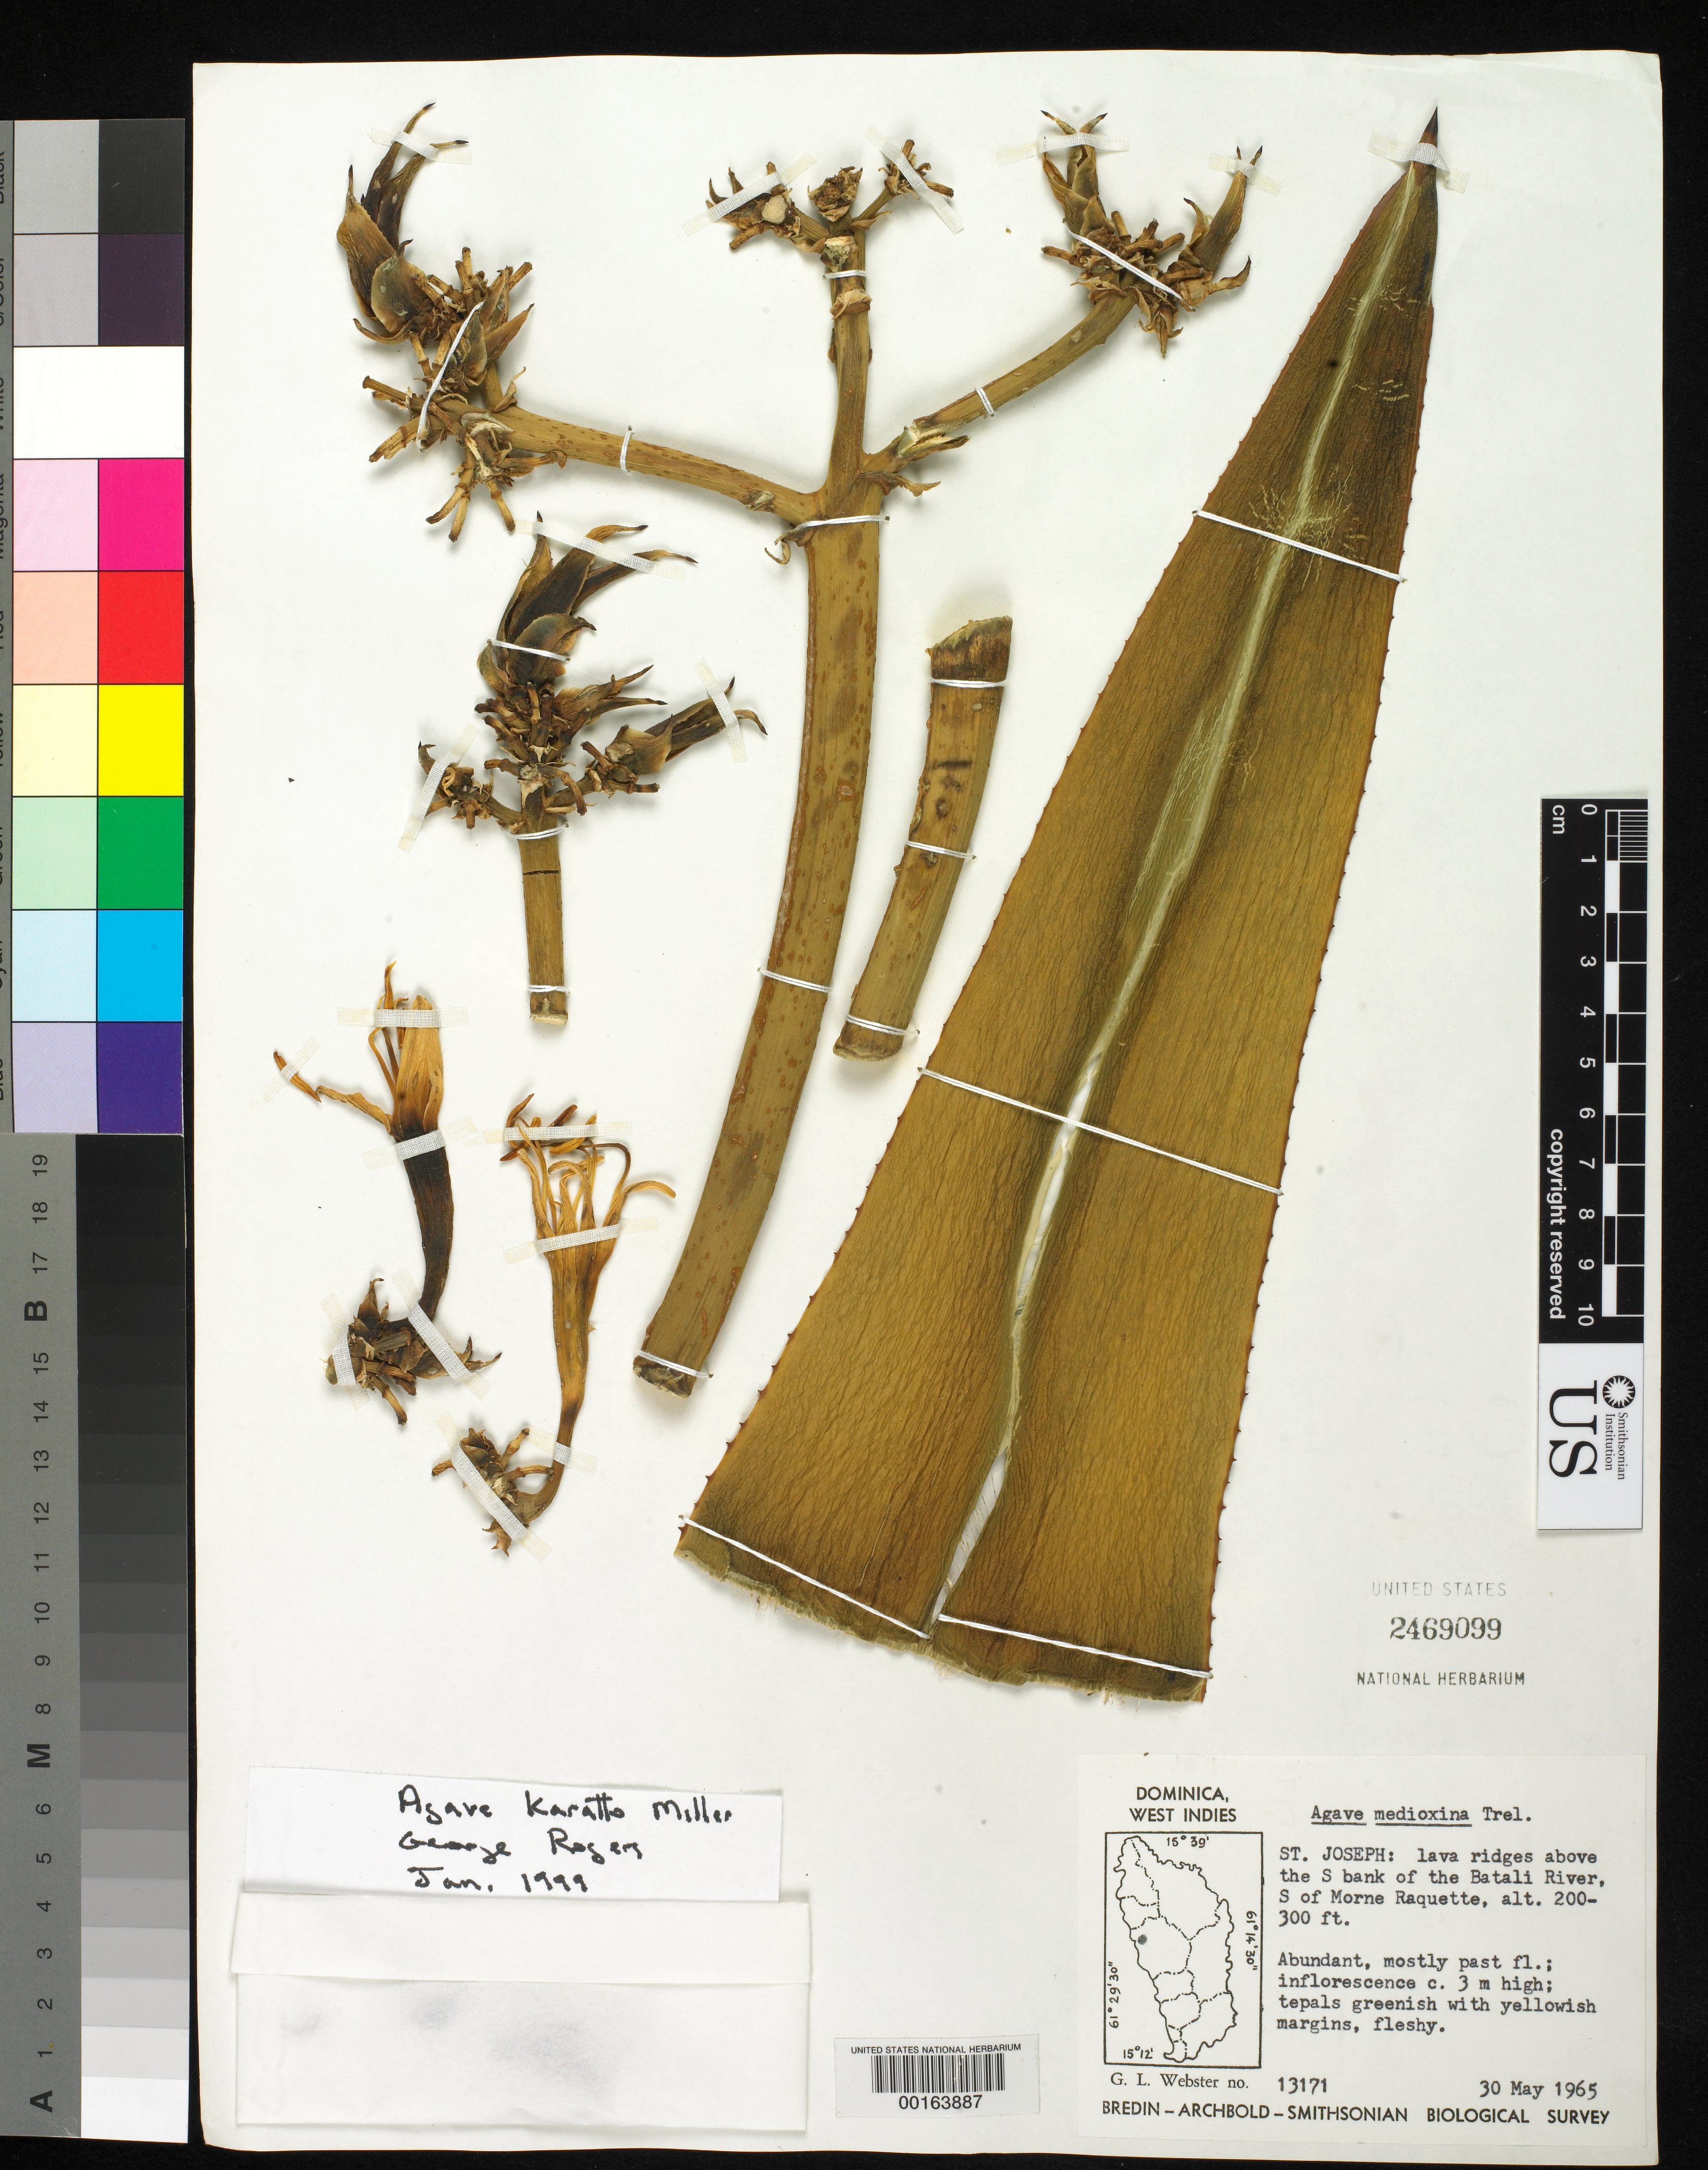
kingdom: Plantae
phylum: Tracheophyta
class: Liliopsida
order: Asparagales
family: Asparagaceae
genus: Agave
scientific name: Agave medioxima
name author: Trel.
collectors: G. L. Webster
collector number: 13171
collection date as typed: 30 May 1965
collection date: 1965-05-30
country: Dominica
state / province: St. Joseph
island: Dominica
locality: Lava ridges above the s bank of the batali river, s of morne raquette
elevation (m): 61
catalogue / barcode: US 2469099